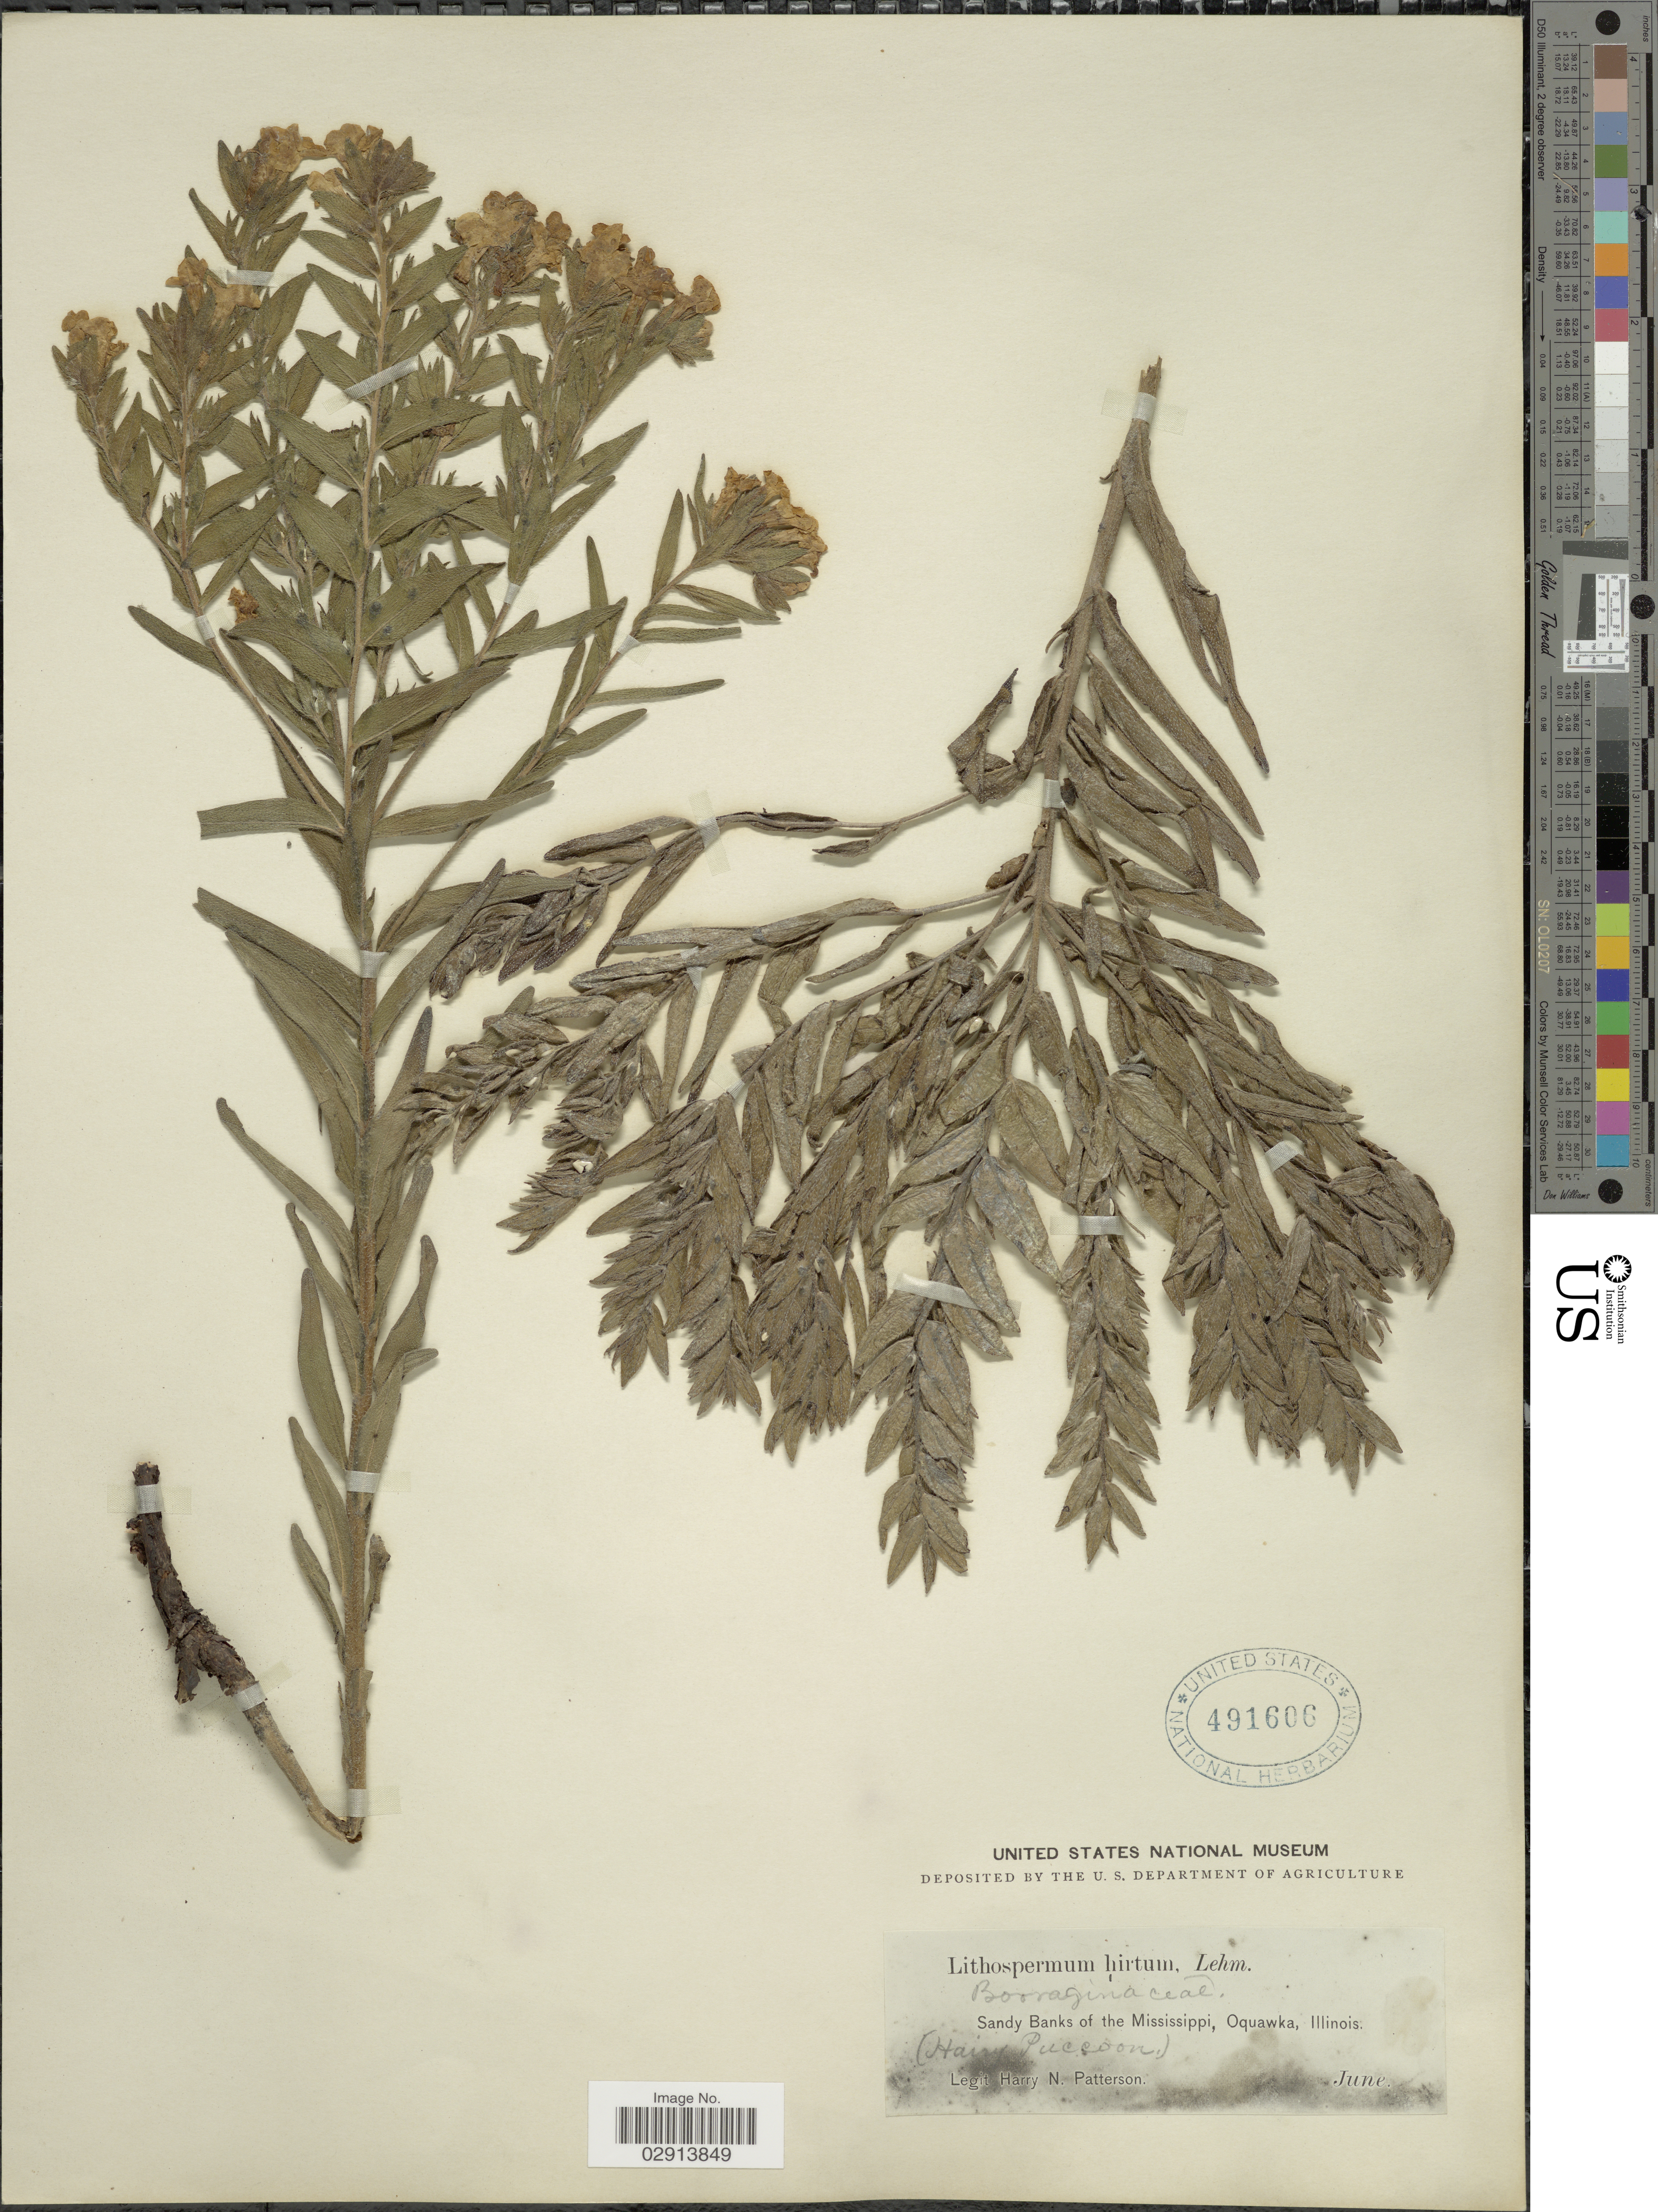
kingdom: Plantae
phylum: Tracheophyta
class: Magnoliopsida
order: Boraginales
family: Boraginaceae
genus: Lithospermum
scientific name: Lithospermum caroliniense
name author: (J.F. Gmel.) MacMill.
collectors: H. N. Patterson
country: United States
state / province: Illinois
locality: Sandy Banks of the Mississippi, Oquawka.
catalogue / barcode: US 491600